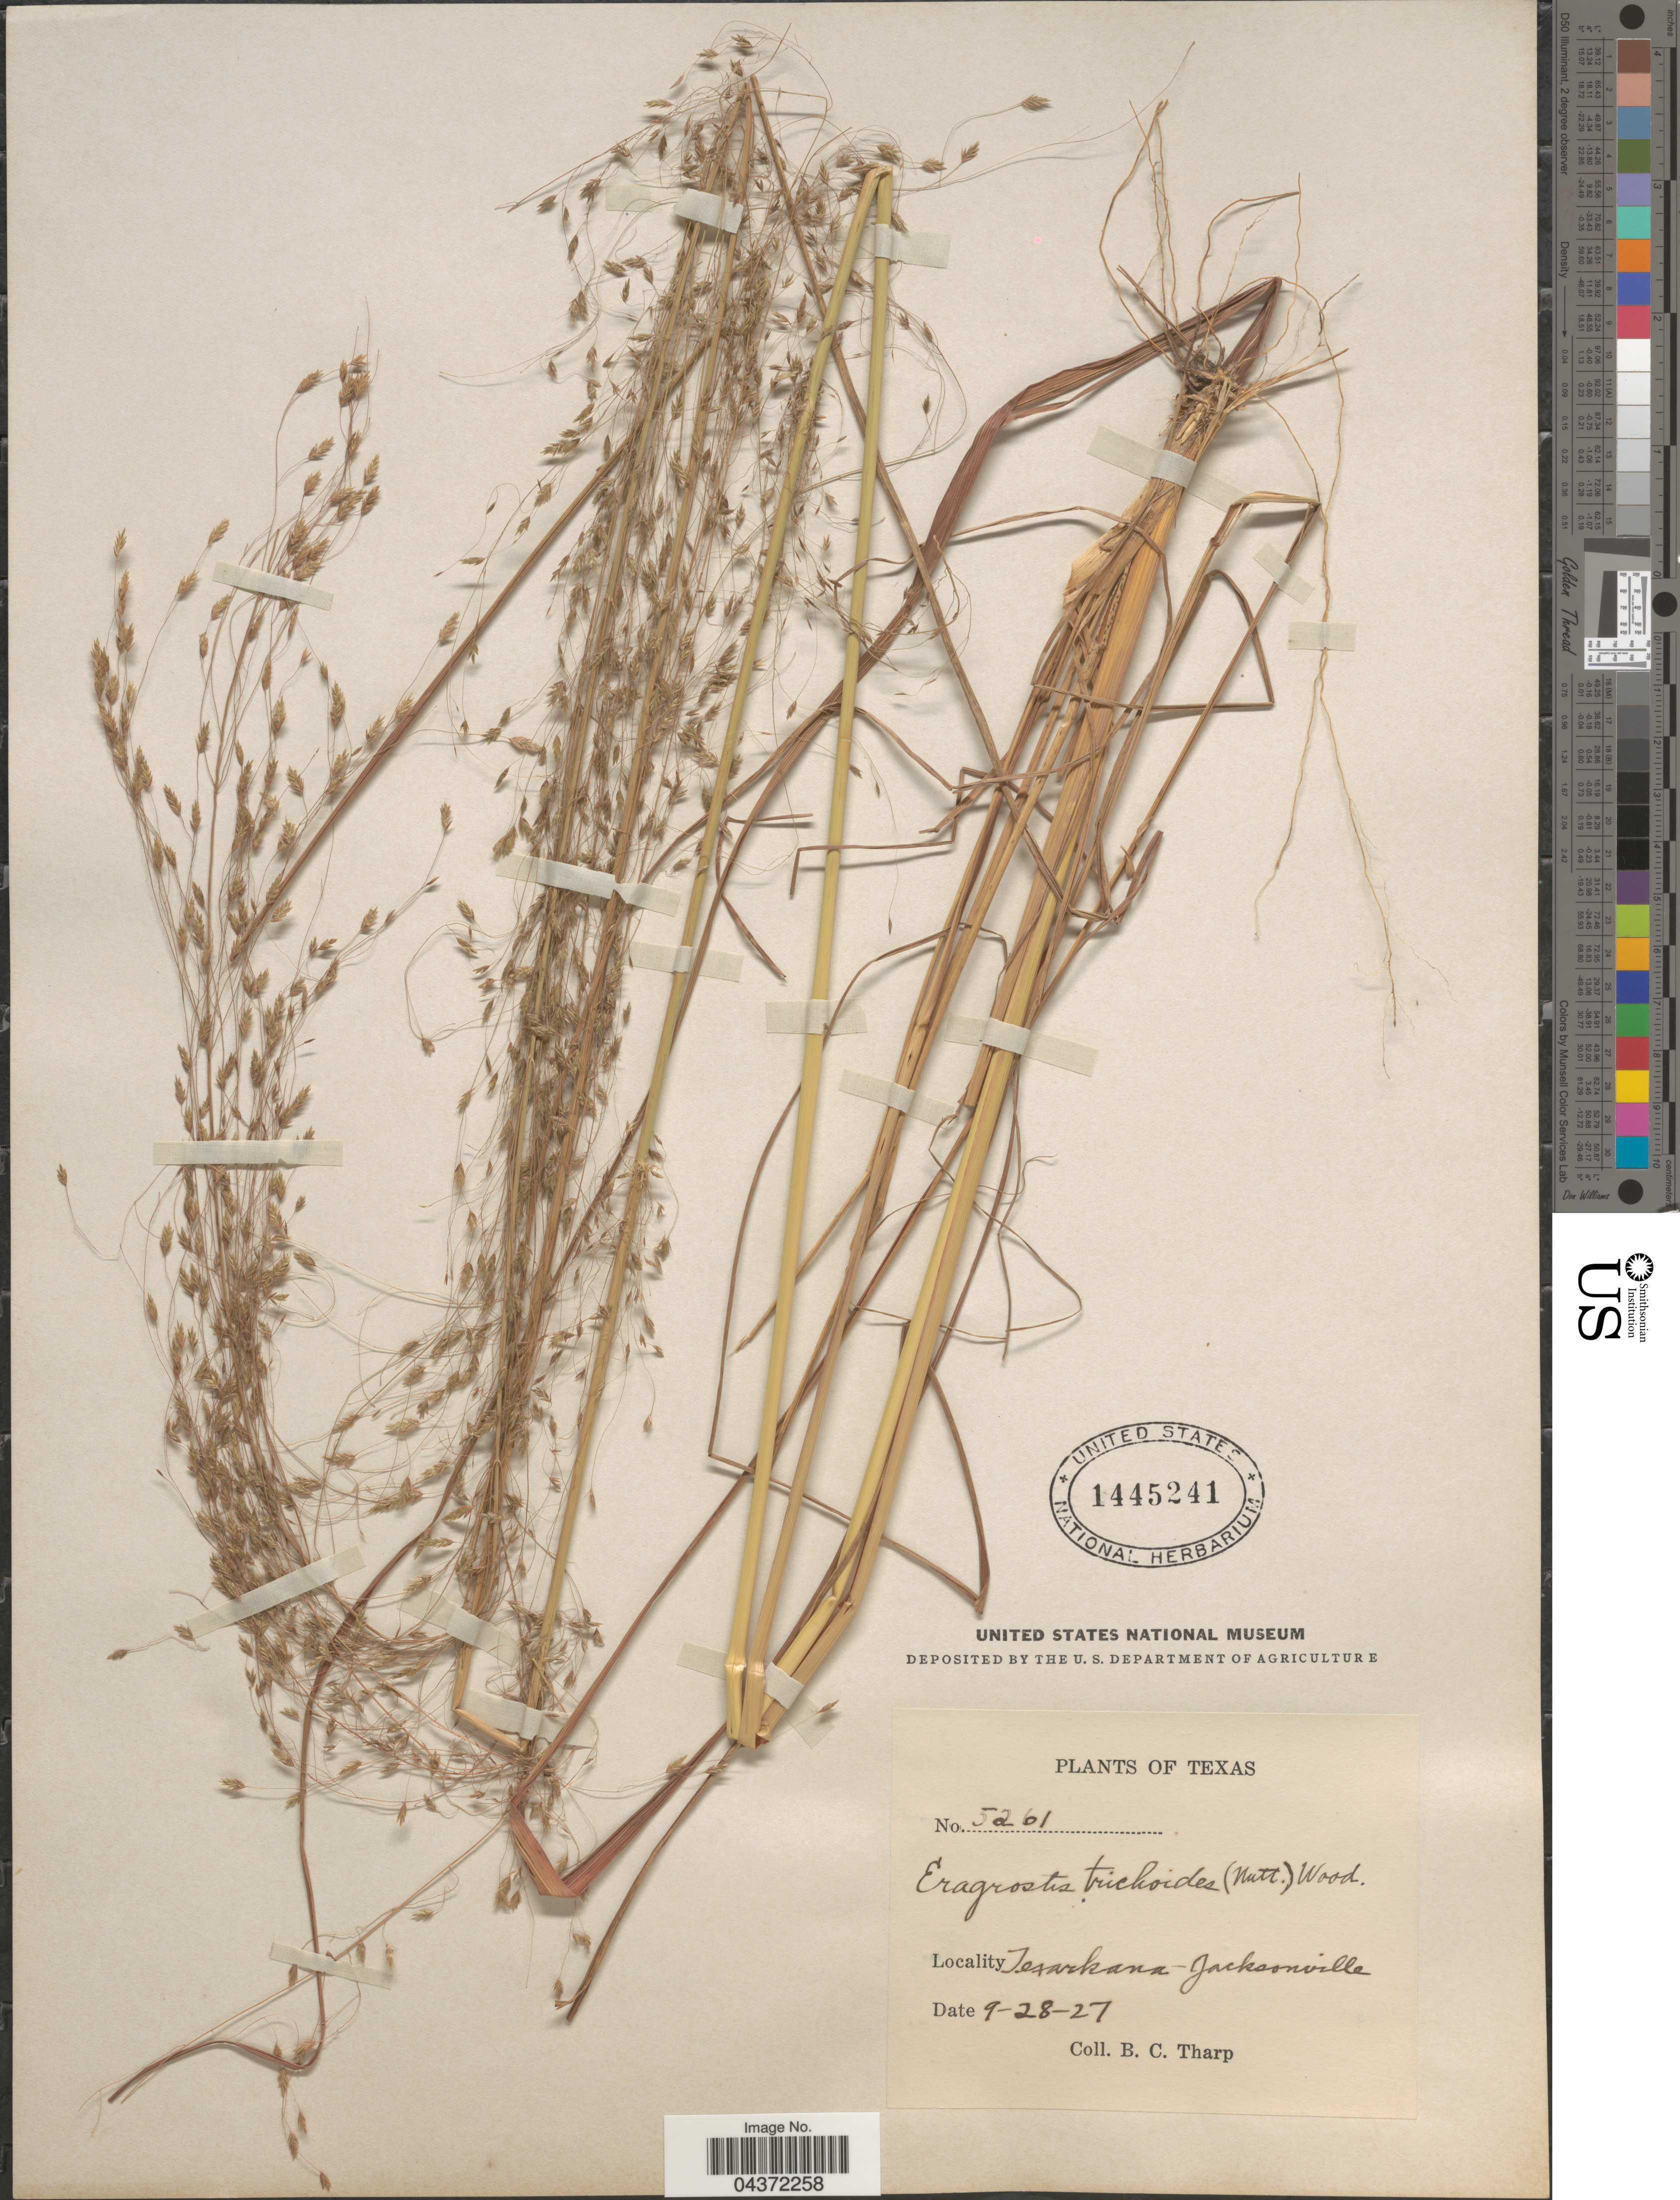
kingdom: Plantae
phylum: Tracheophyta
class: Liliopsida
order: Poales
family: Poaceae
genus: Eragrostis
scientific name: Eragrostis trichodes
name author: (Nutt.) Alph. Wood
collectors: B. C. Tharp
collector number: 5261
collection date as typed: Transcribed d/m/y: 28/9/27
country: United States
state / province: Texas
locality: Texarkana - Jacksonville.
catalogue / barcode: US 1445241